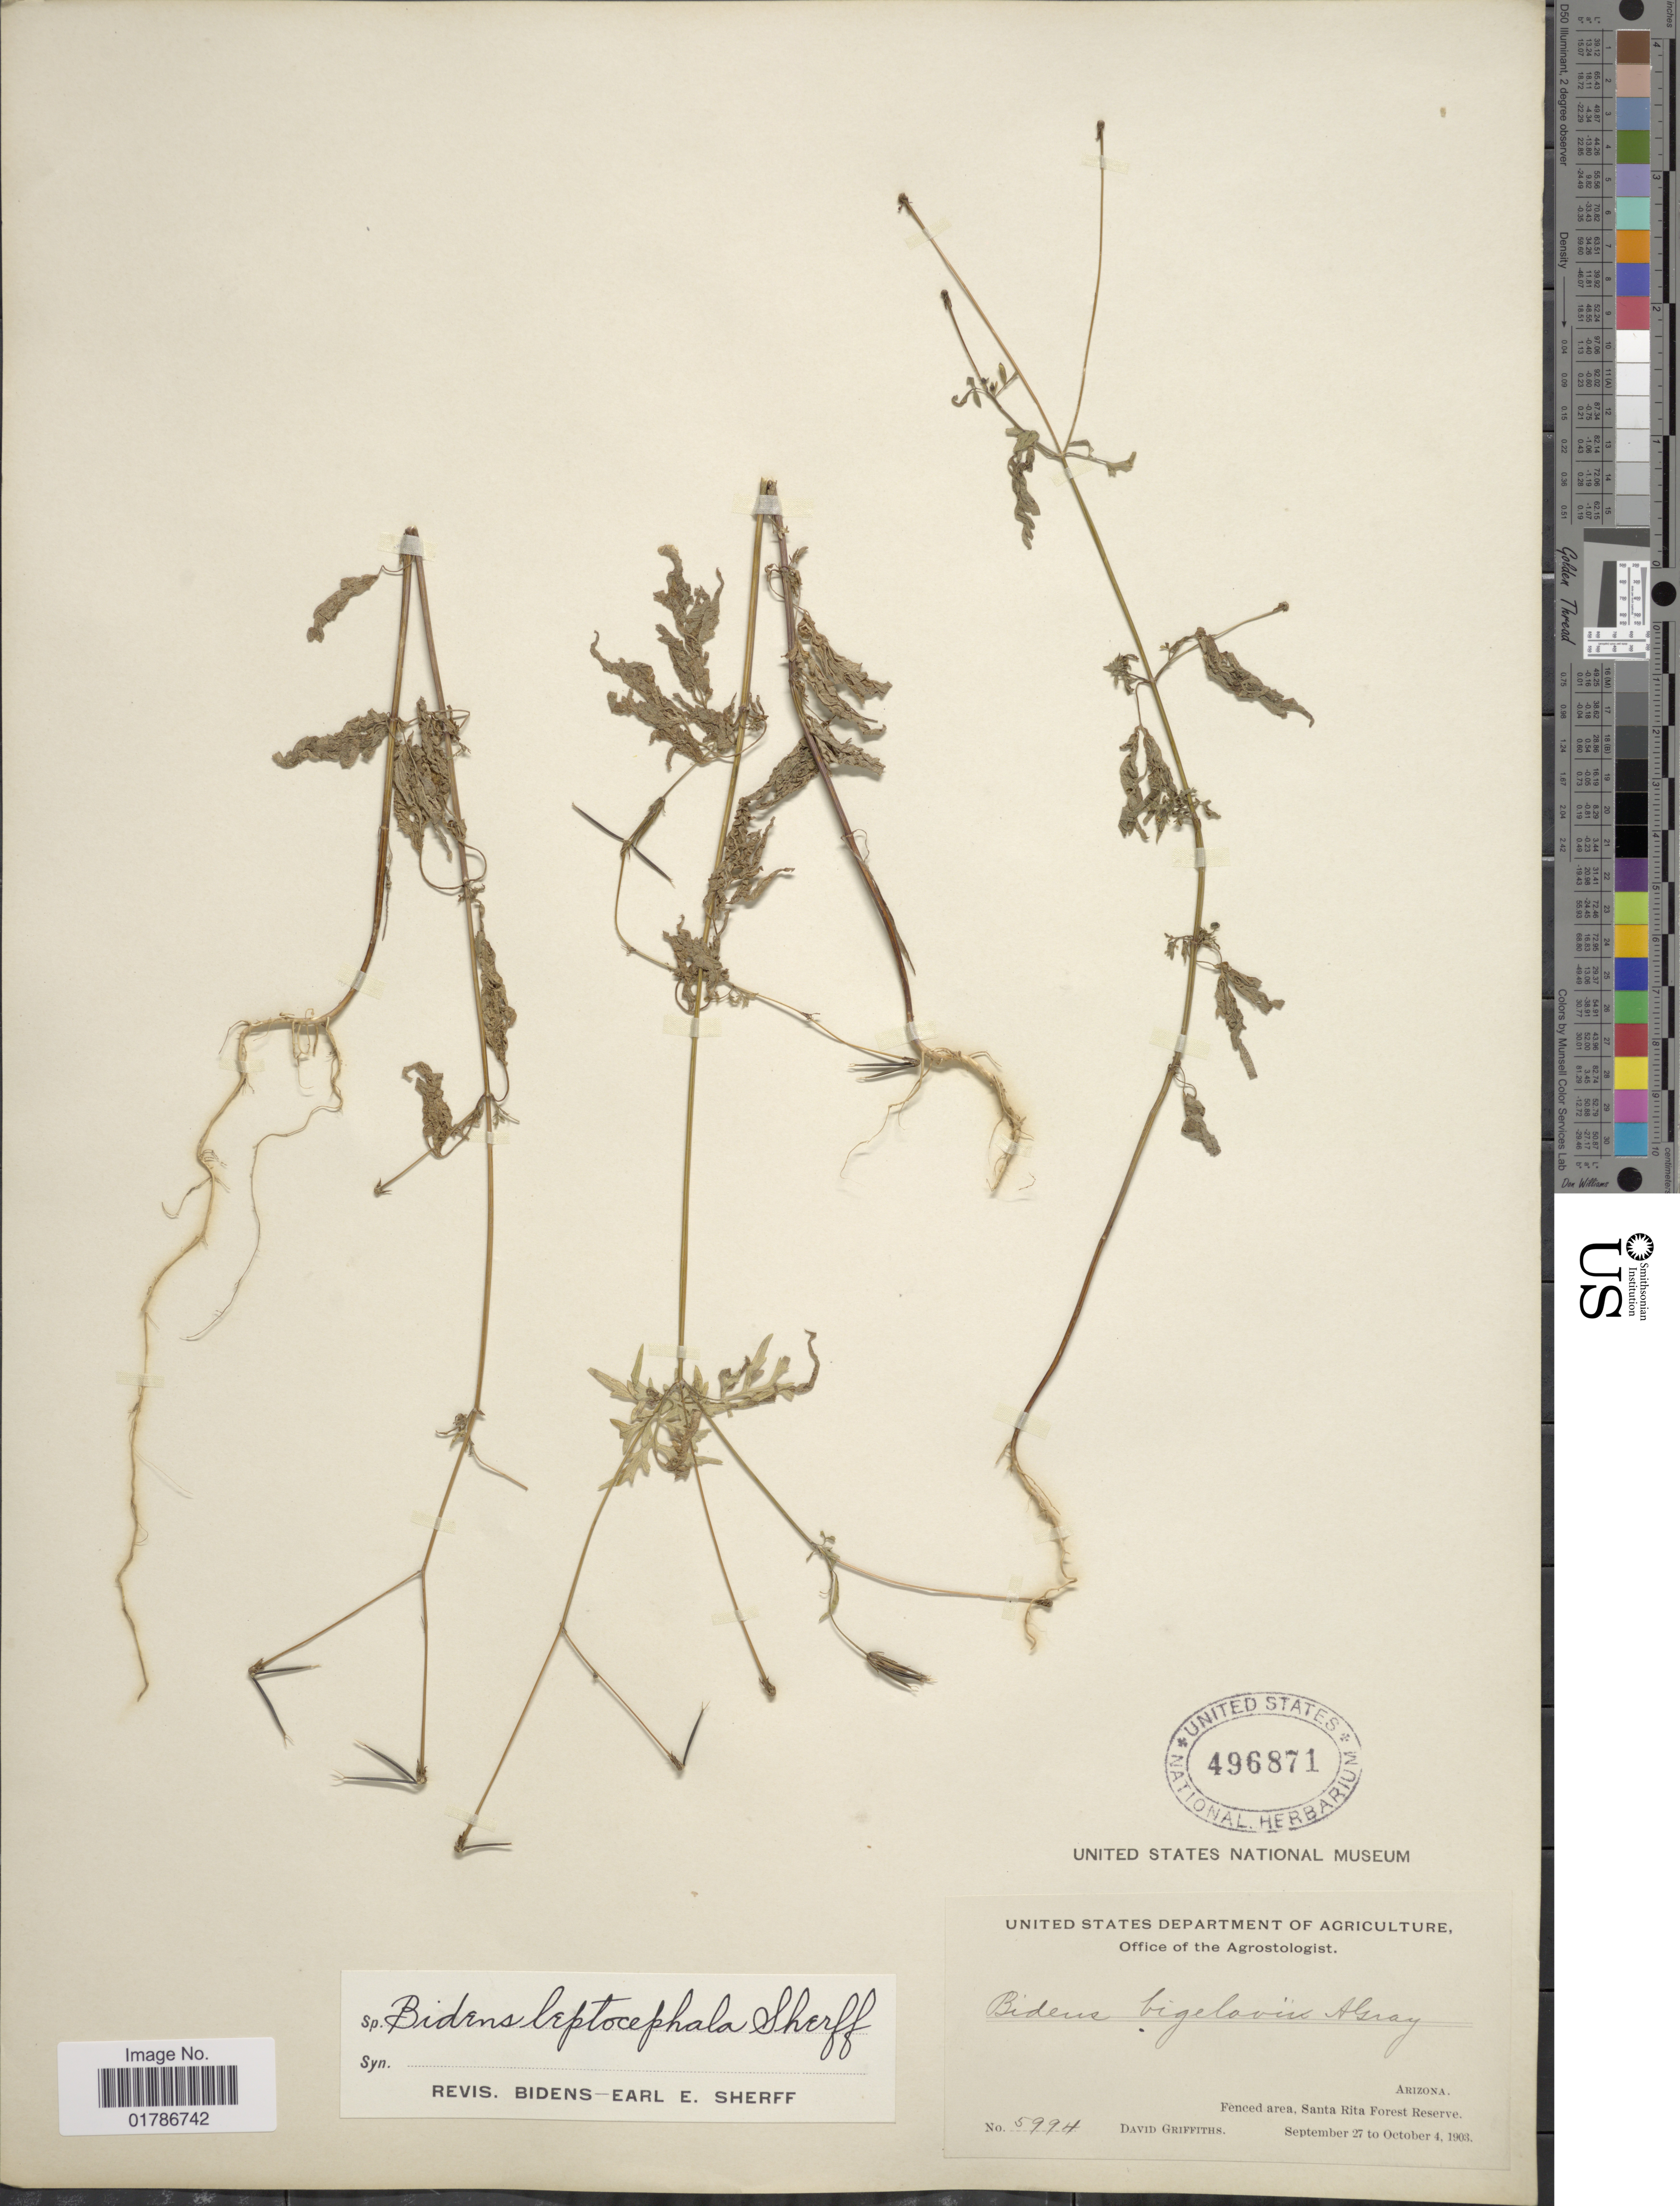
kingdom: Plantae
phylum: Tracheophyta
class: Magnoliopsida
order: Asterales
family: Asteraceae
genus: Bidens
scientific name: Bidens leptocephala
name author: Sherff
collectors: D. Griffiths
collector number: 5994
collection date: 1903-09-27/1903-10-04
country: United States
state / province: Arizona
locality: Fenced area, Santa Rita Forest Reserve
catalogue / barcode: US 496871